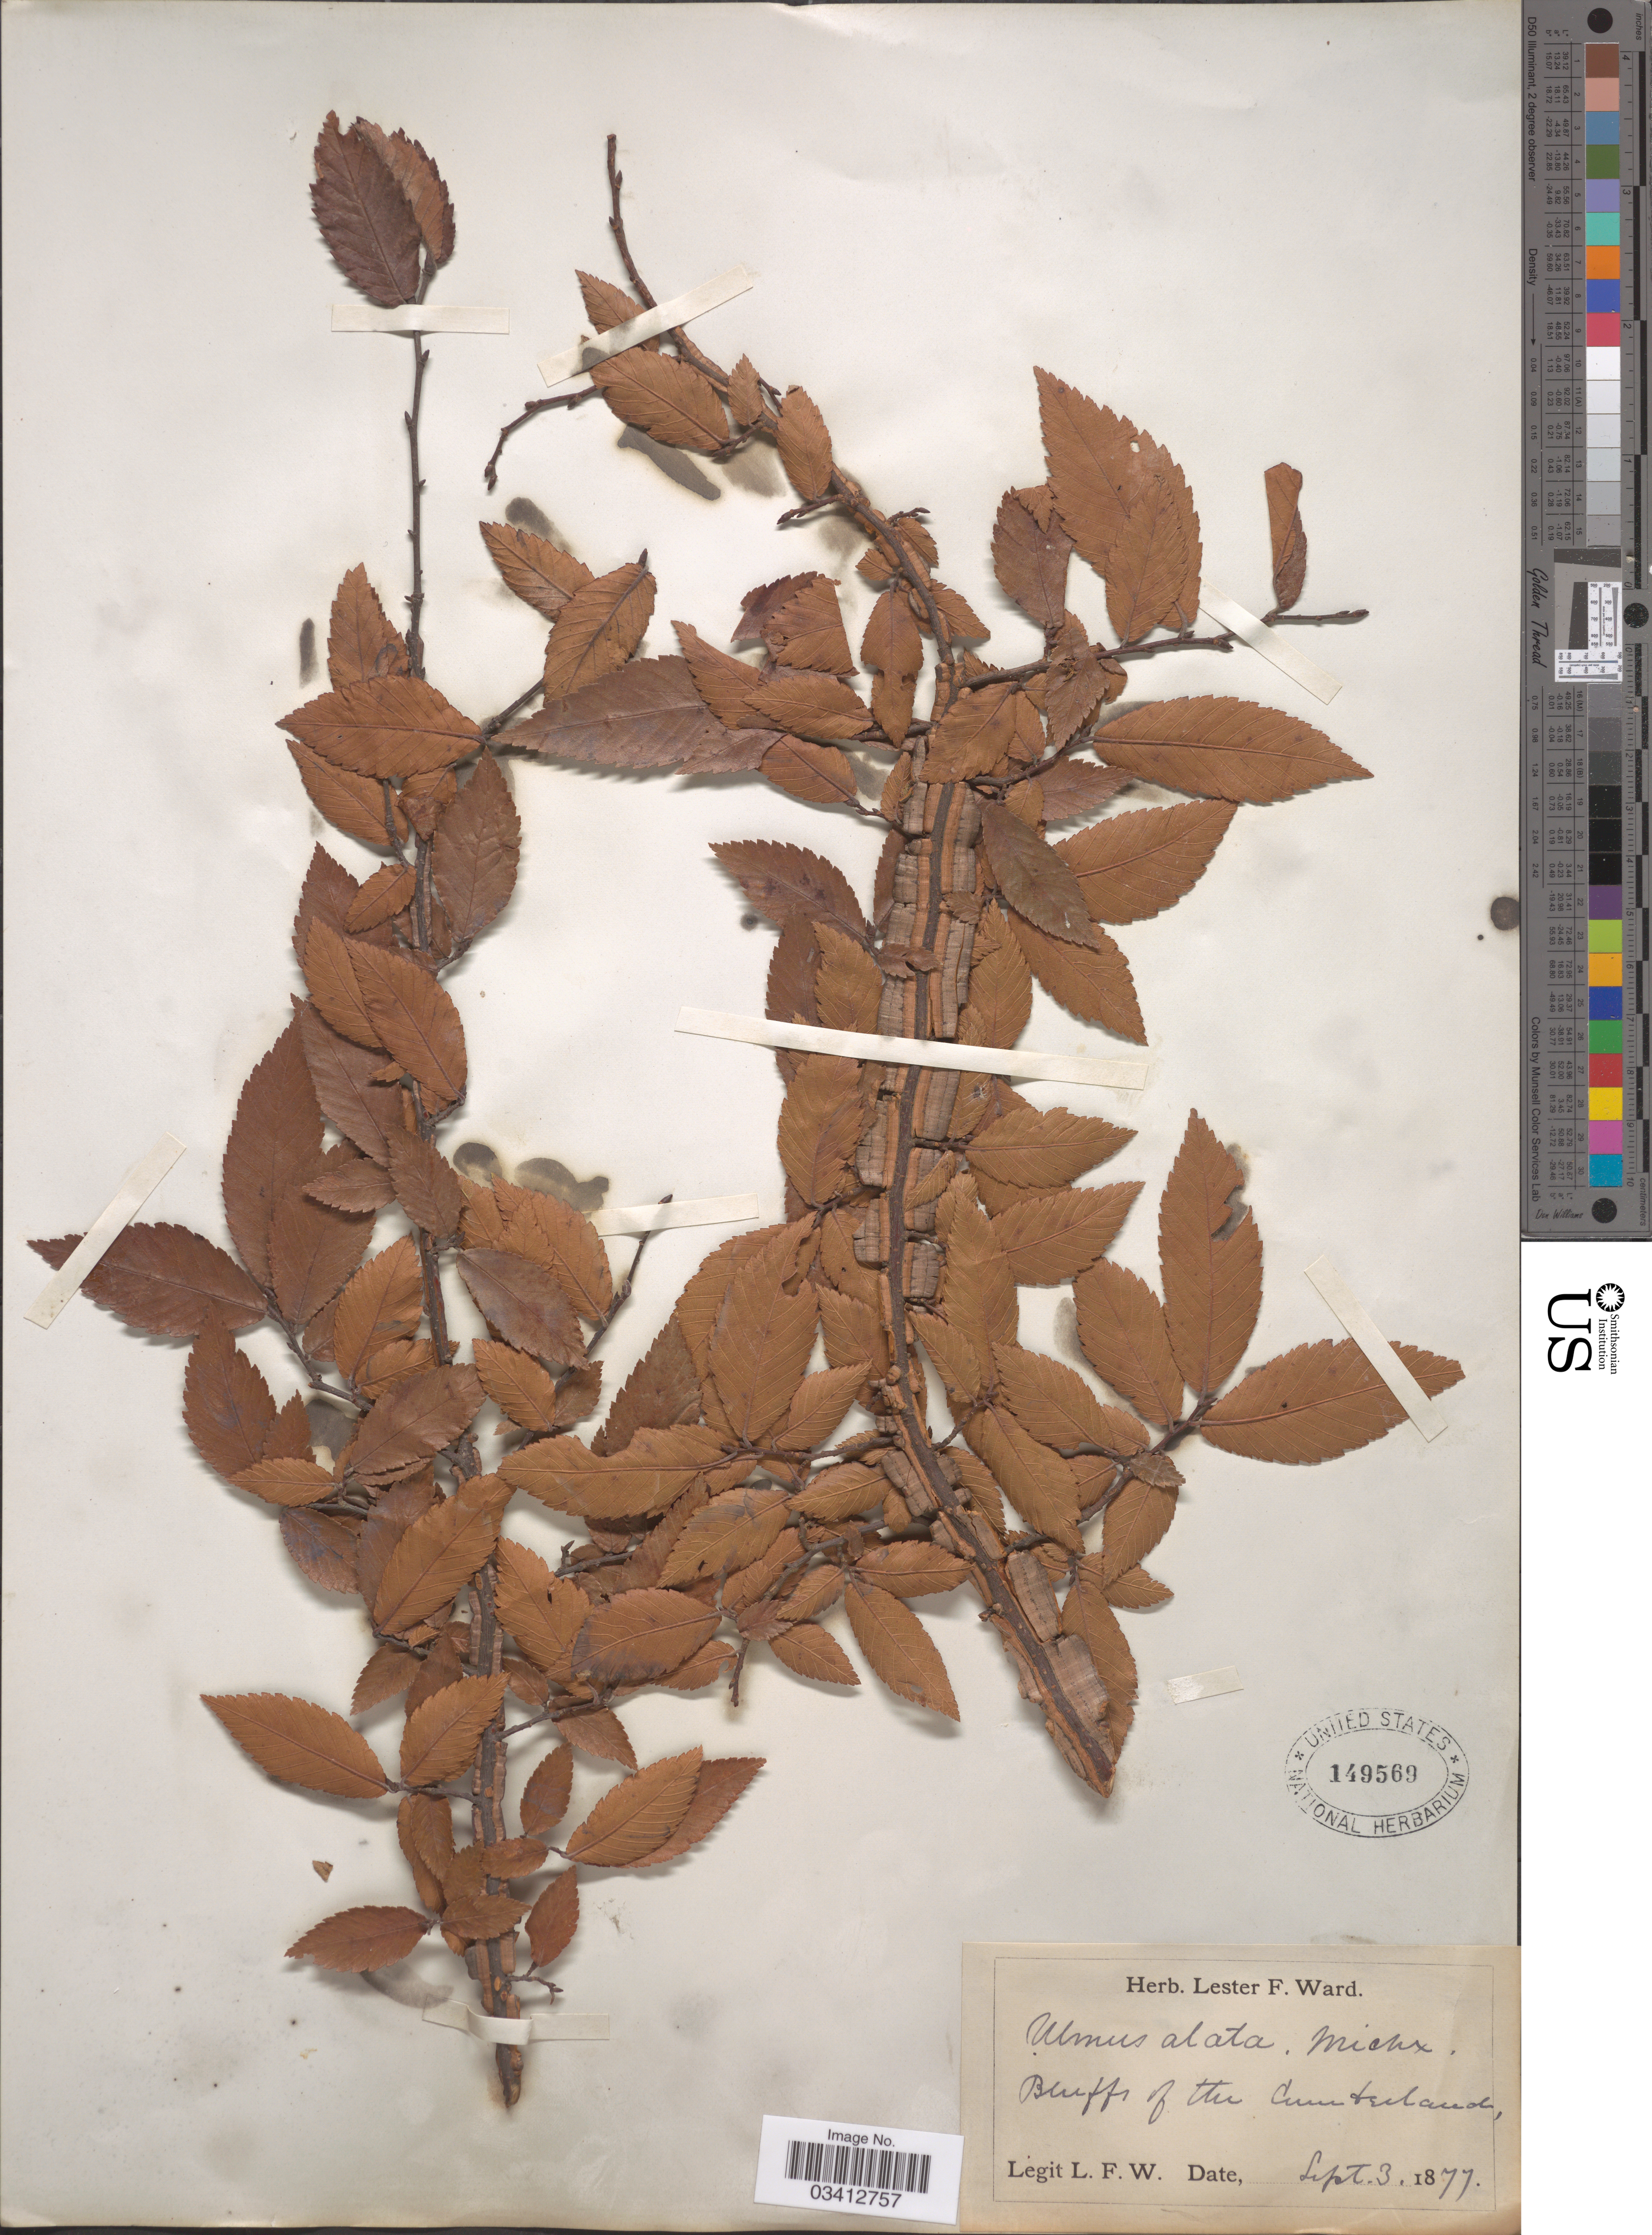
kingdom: Plantae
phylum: Tracheophyta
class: Magnoliopsida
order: Rosales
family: Ulmaceae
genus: Ulmus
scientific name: Ulmus alata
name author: Michx.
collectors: L. F. Ward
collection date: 1877-09-03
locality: Bluffs of the Cumberland.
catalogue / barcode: US 149569